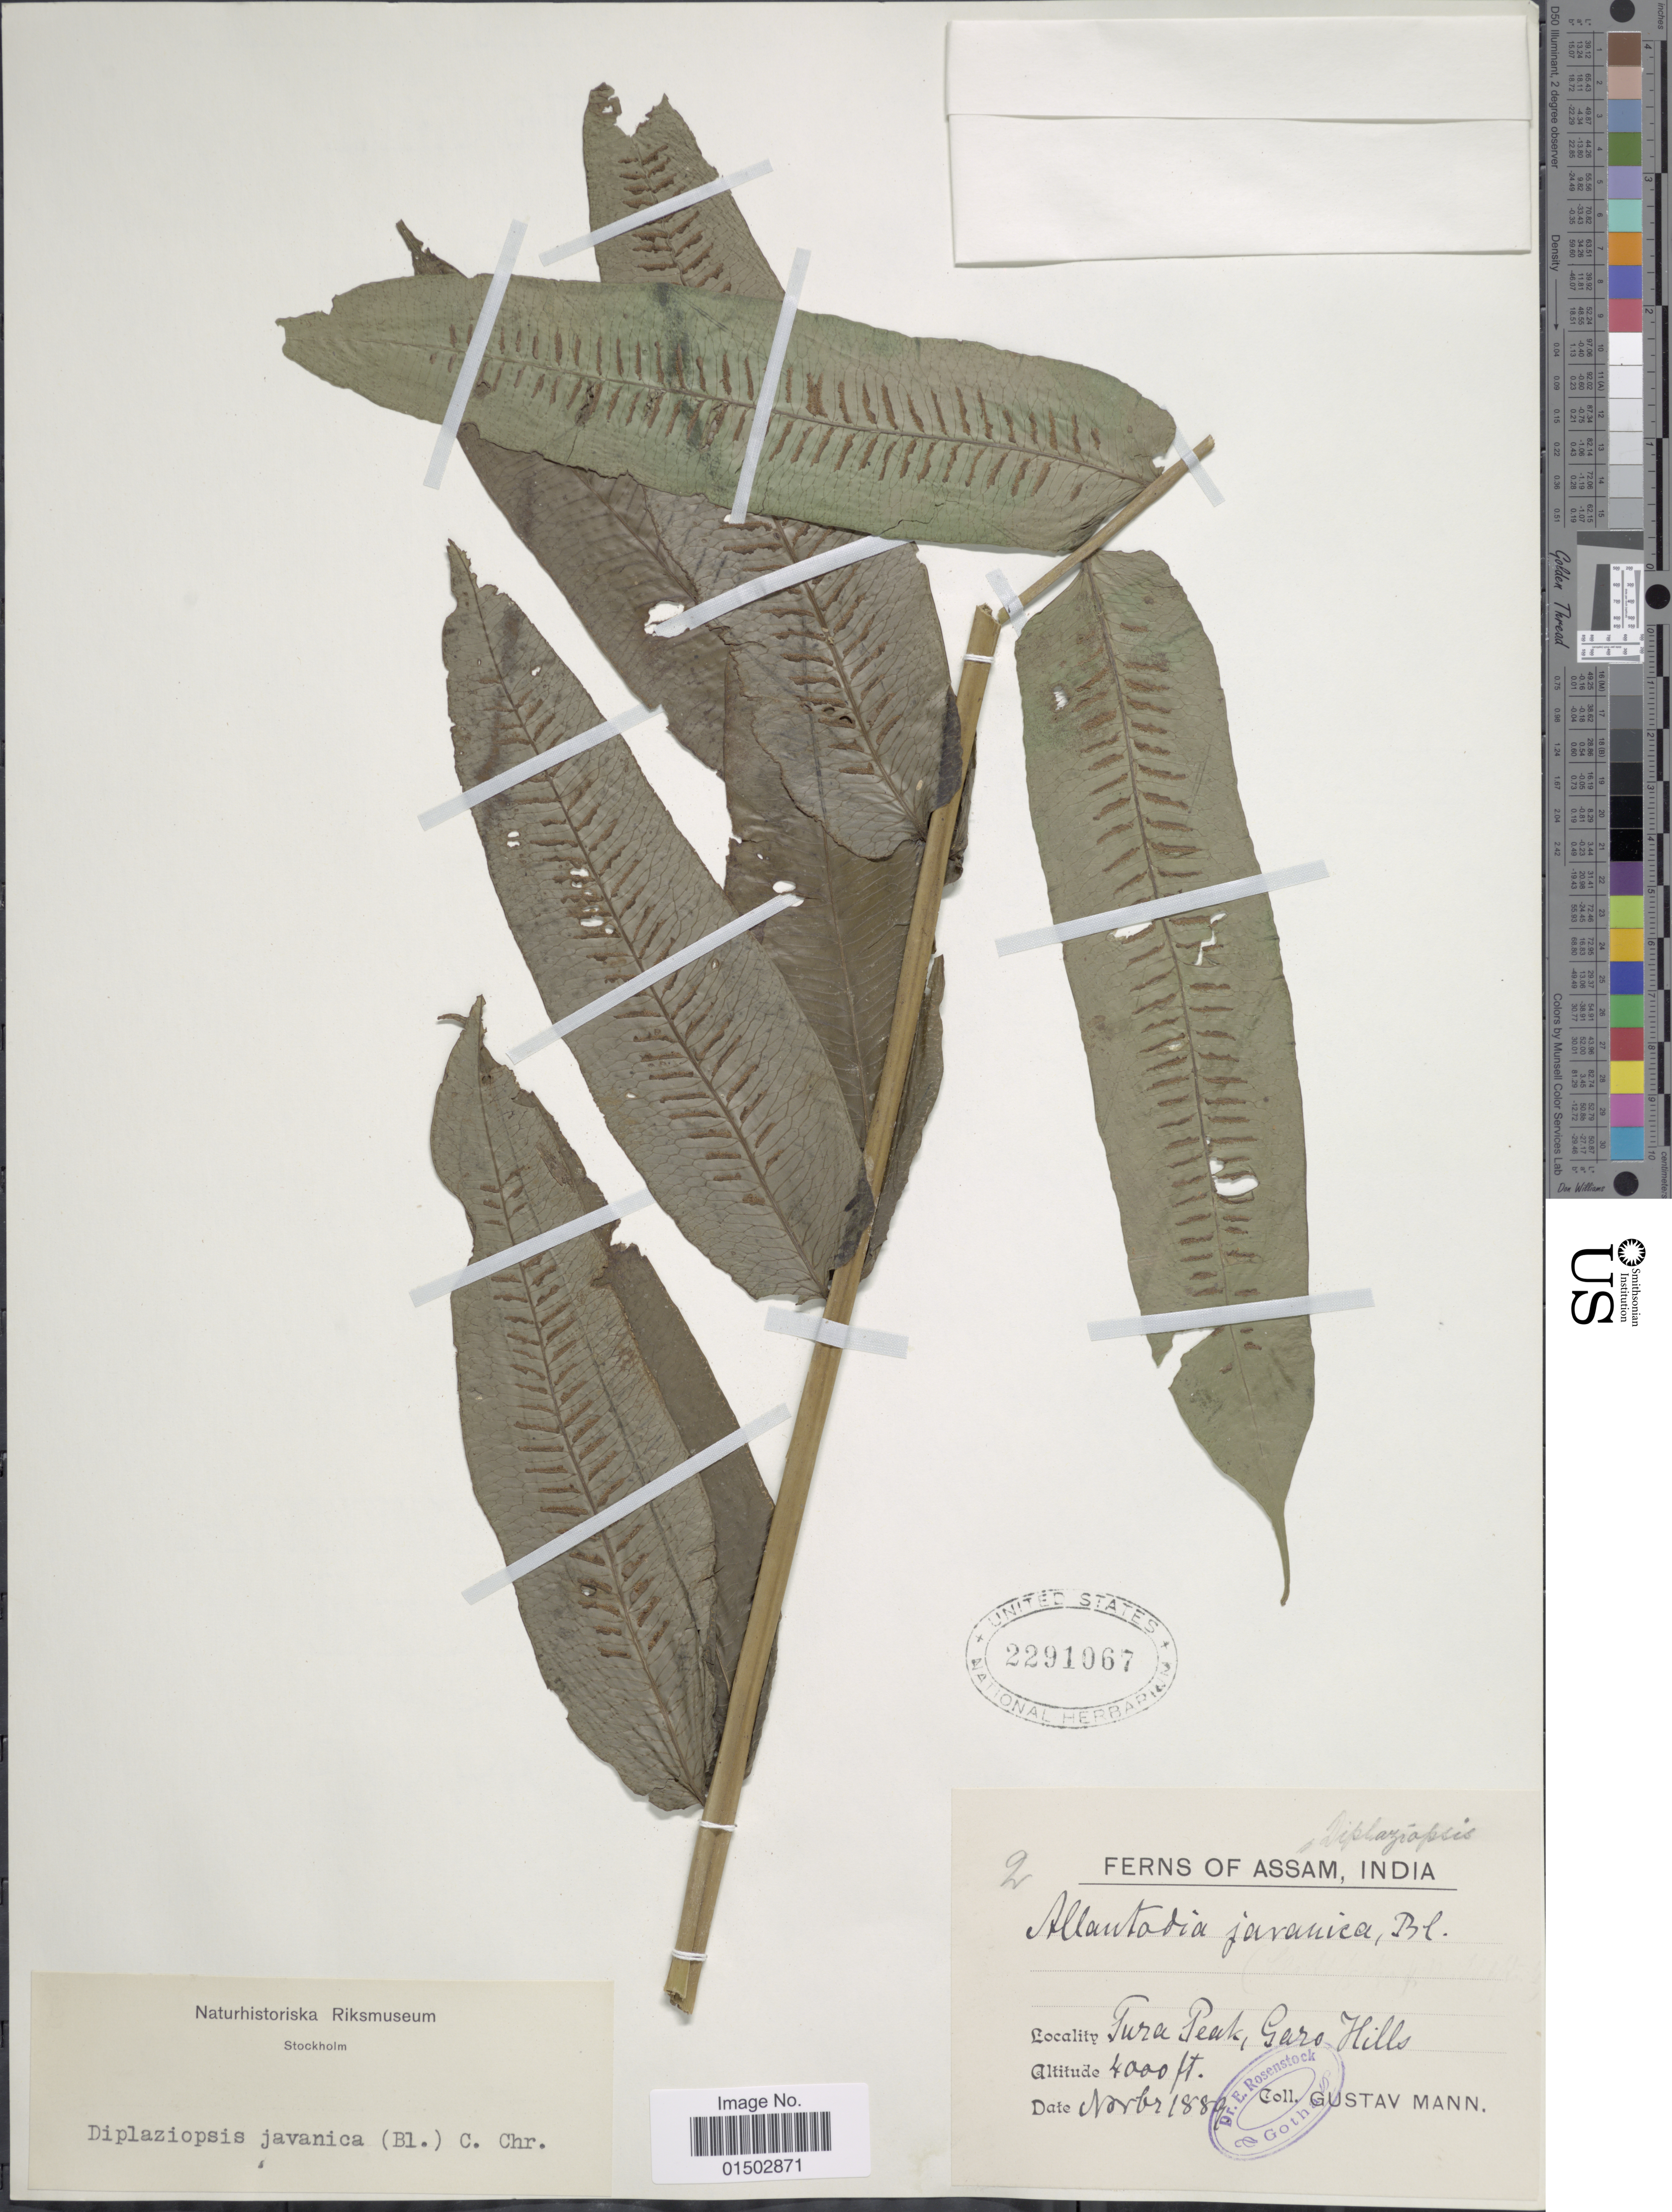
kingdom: Plantae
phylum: Tracheophyta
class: Polypodiopsida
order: Polypodiales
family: Diplaziopsidaceae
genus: Diplaziopsis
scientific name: Diplaziopsis javanica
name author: (Blume) C. Chr.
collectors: G. Mann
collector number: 2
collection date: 1889-11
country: India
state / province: Meghalaya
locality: Assam, Tura Peak, Garo Hills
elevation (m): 1219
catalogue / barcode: US 2291967